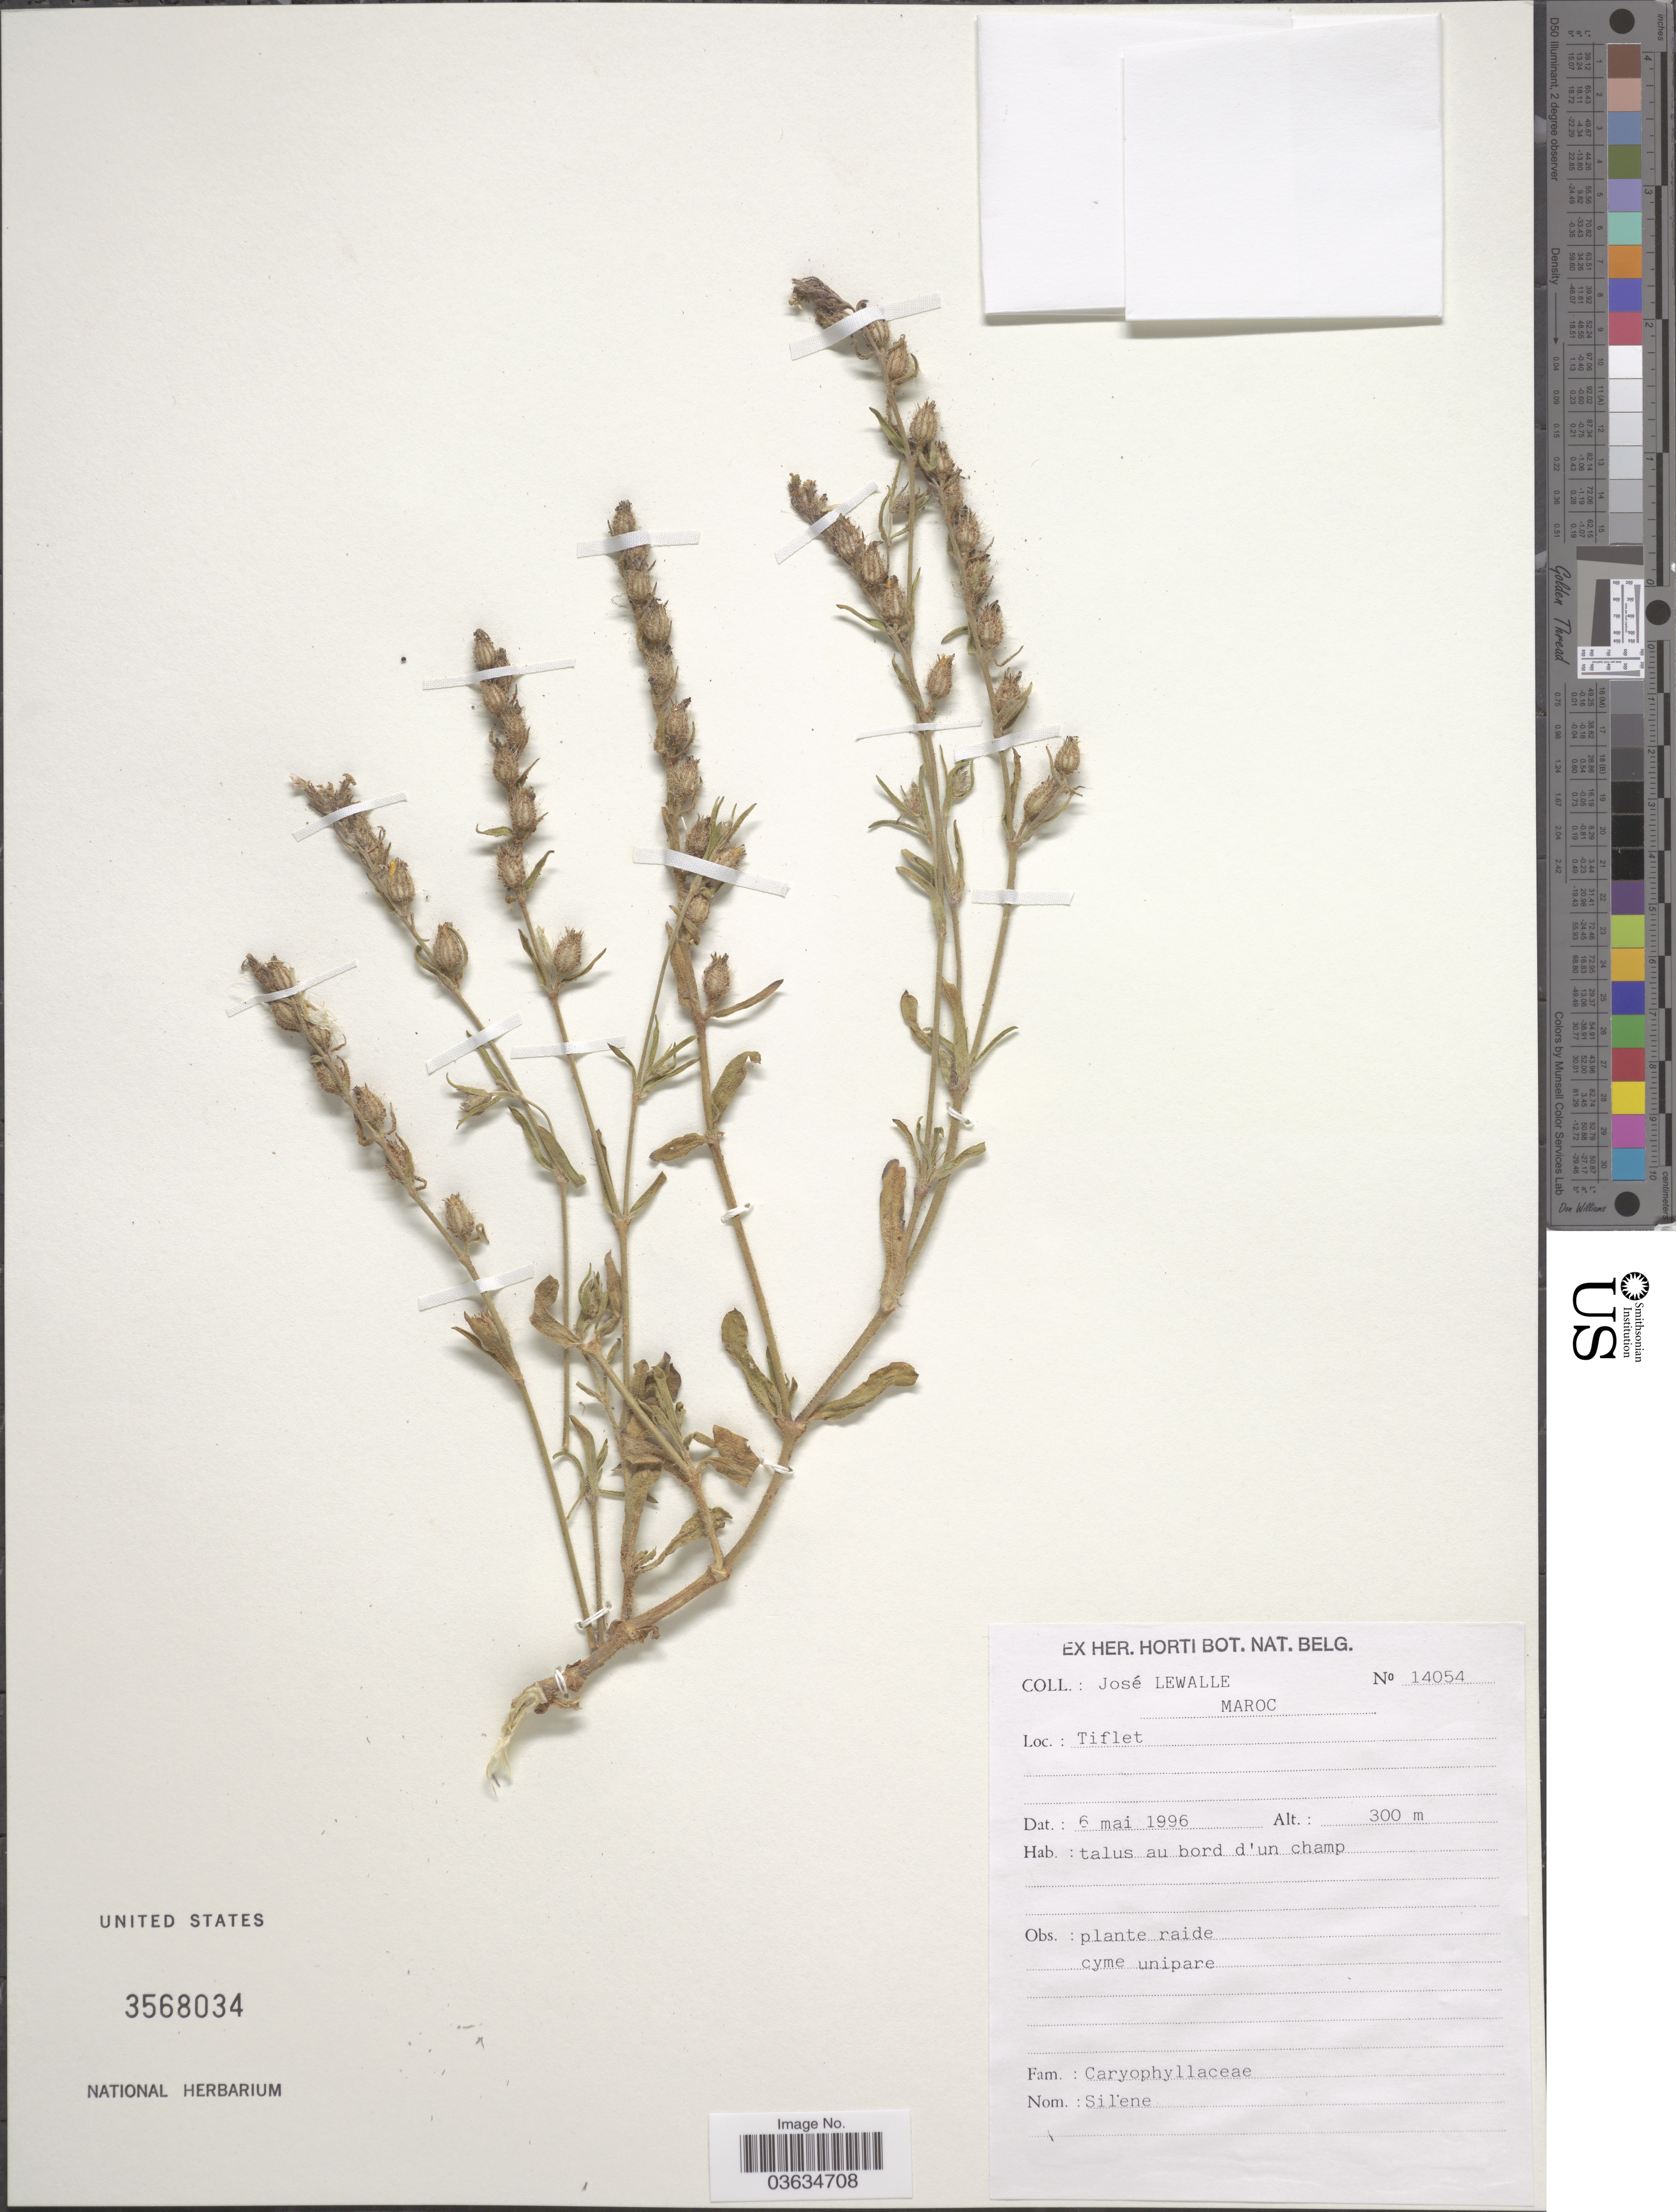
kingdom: Plantae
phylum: Tracheophyta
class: Magnoliopsida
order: Caryophyllales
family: Caryophyllaceae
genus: Silene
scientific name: Silene sp.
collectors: J. Lewalle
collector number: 14054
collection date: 1996-05-06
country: Morocco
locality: Tiflet.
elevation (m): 300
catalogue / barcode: US 3568034